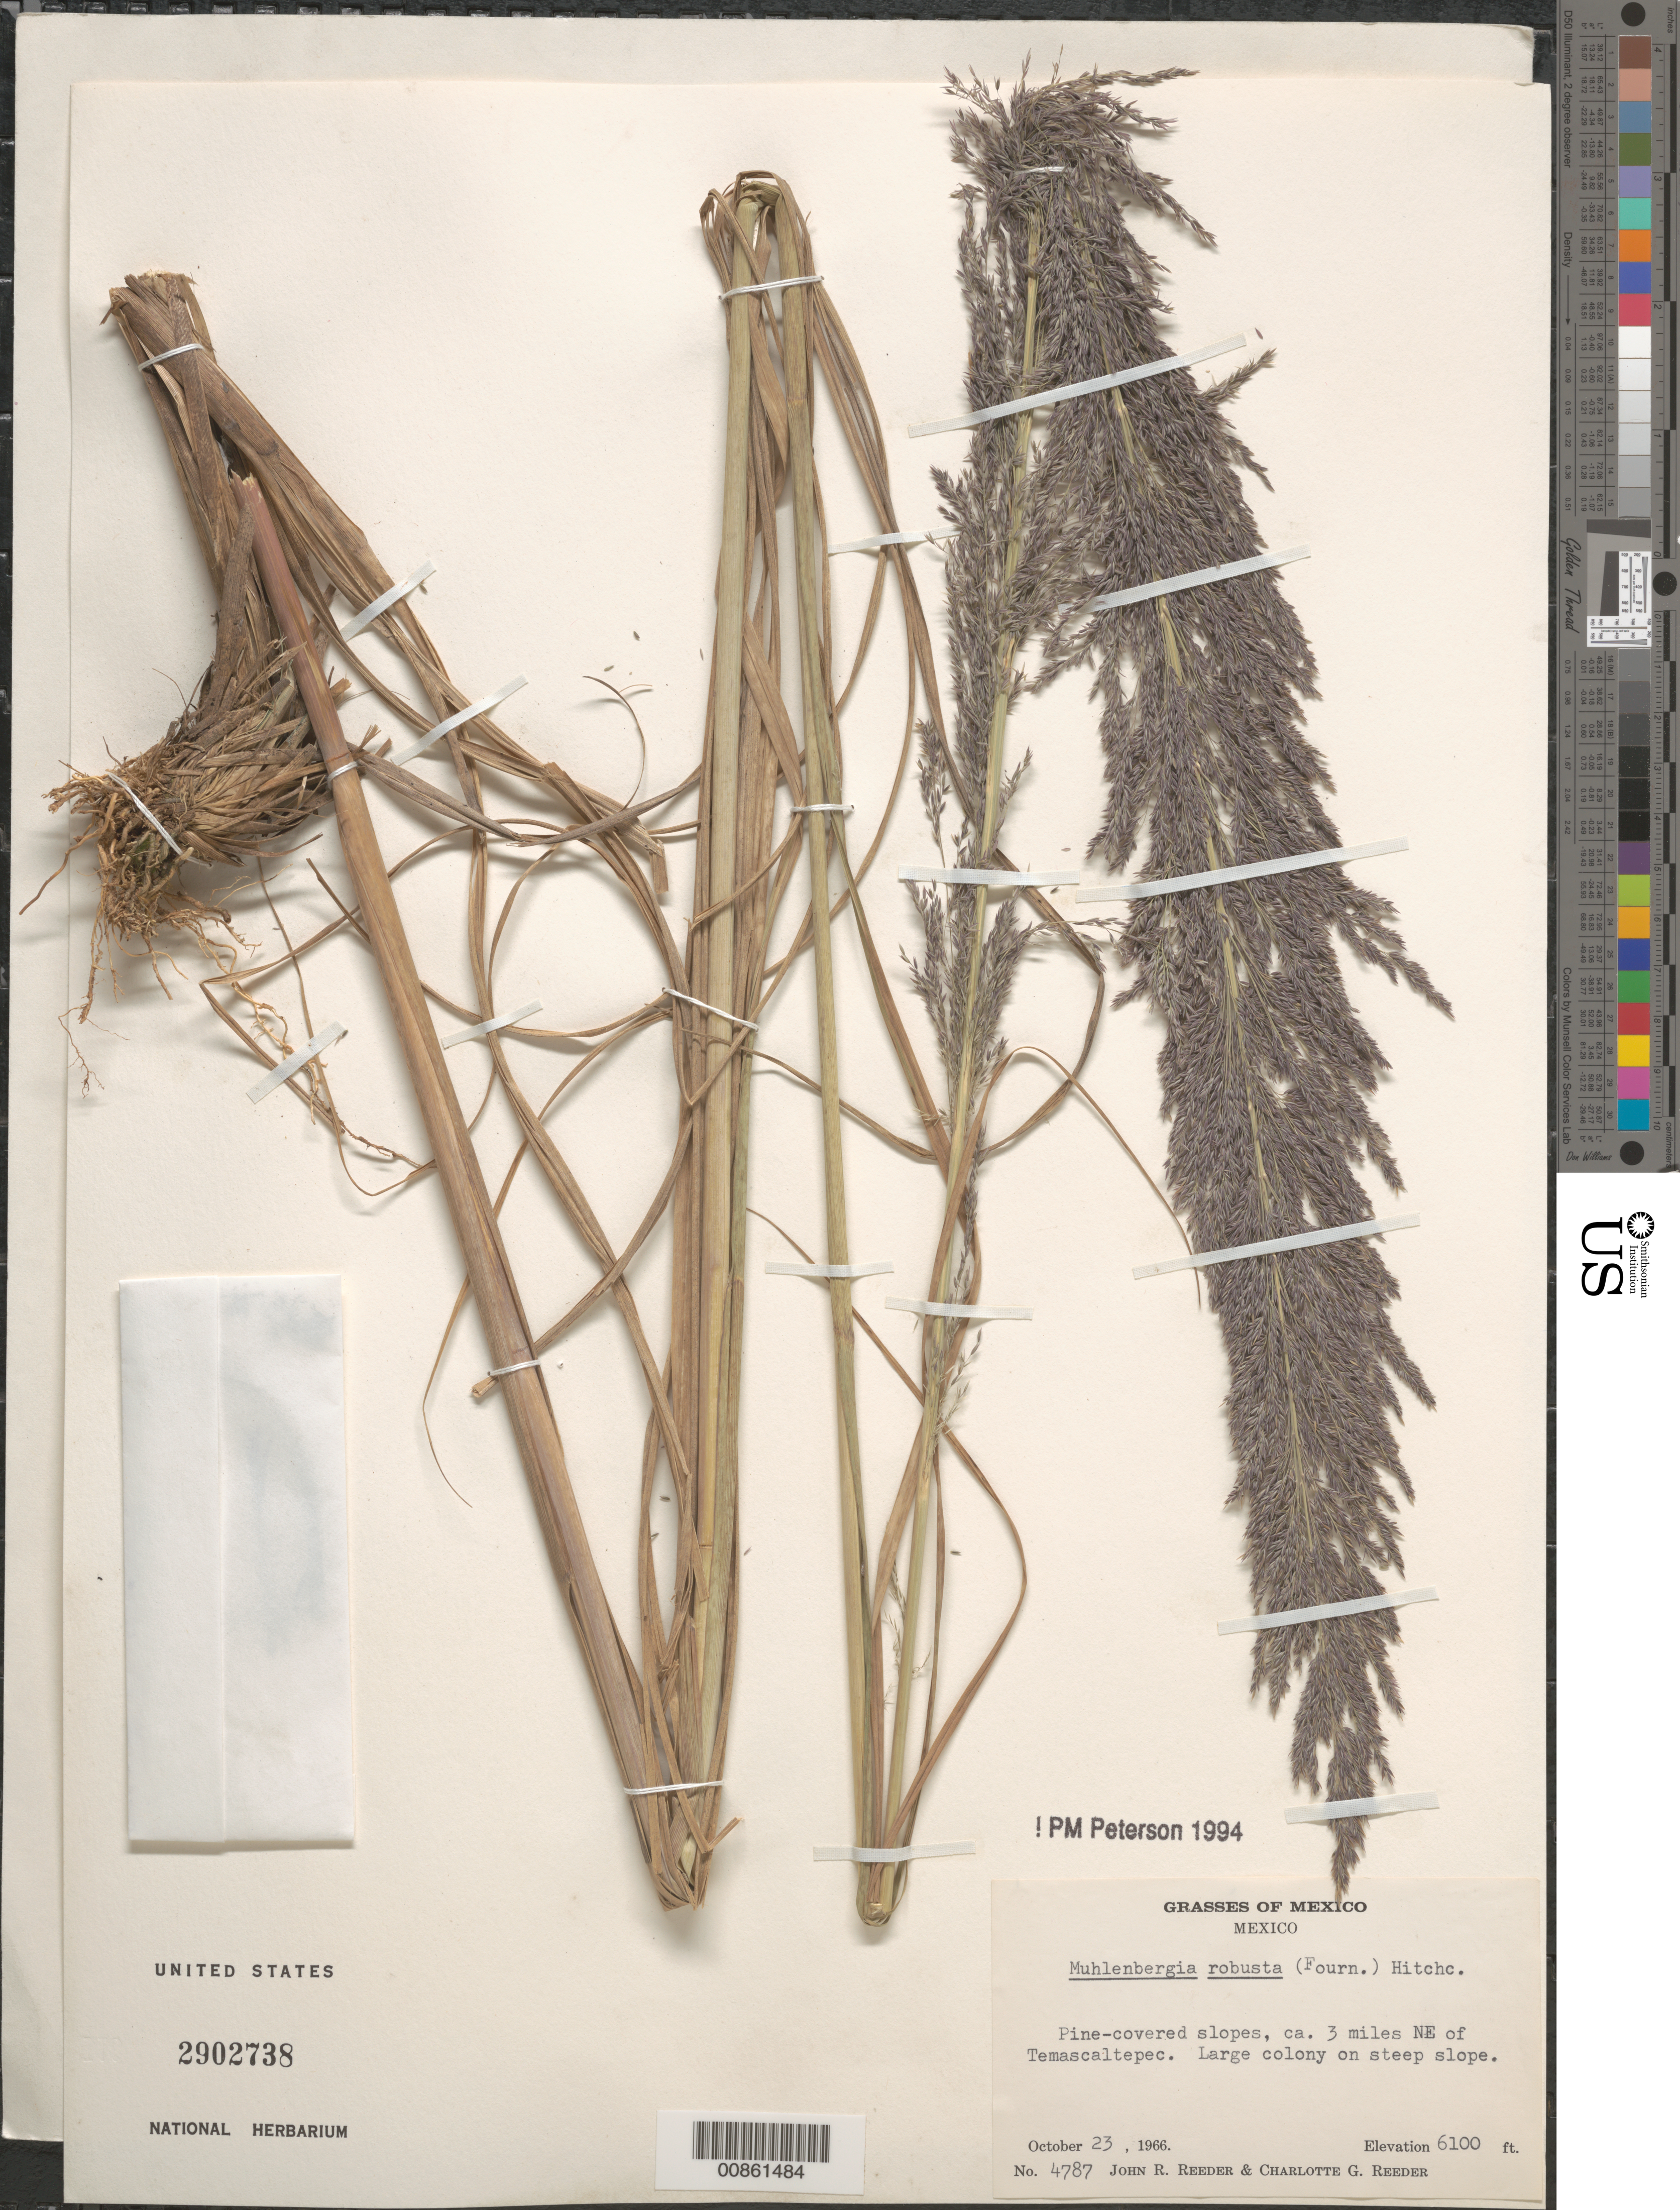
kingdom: Plantae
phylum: Tracheophyta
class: Liliopsida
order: Poales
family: Poaceae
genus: Muhlenbergia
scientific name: Muhlenbergia robusta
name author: (E. Fourn.) Hitchc.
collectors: J. R. Reeder & C. G. Reeder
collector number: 4787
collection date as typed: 23 Oct 1966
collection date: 1966-10-23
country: Mexico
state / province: México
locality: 3 mi NE of Temascaltepec, Mex.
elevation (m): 1859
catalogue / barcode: US 2902738